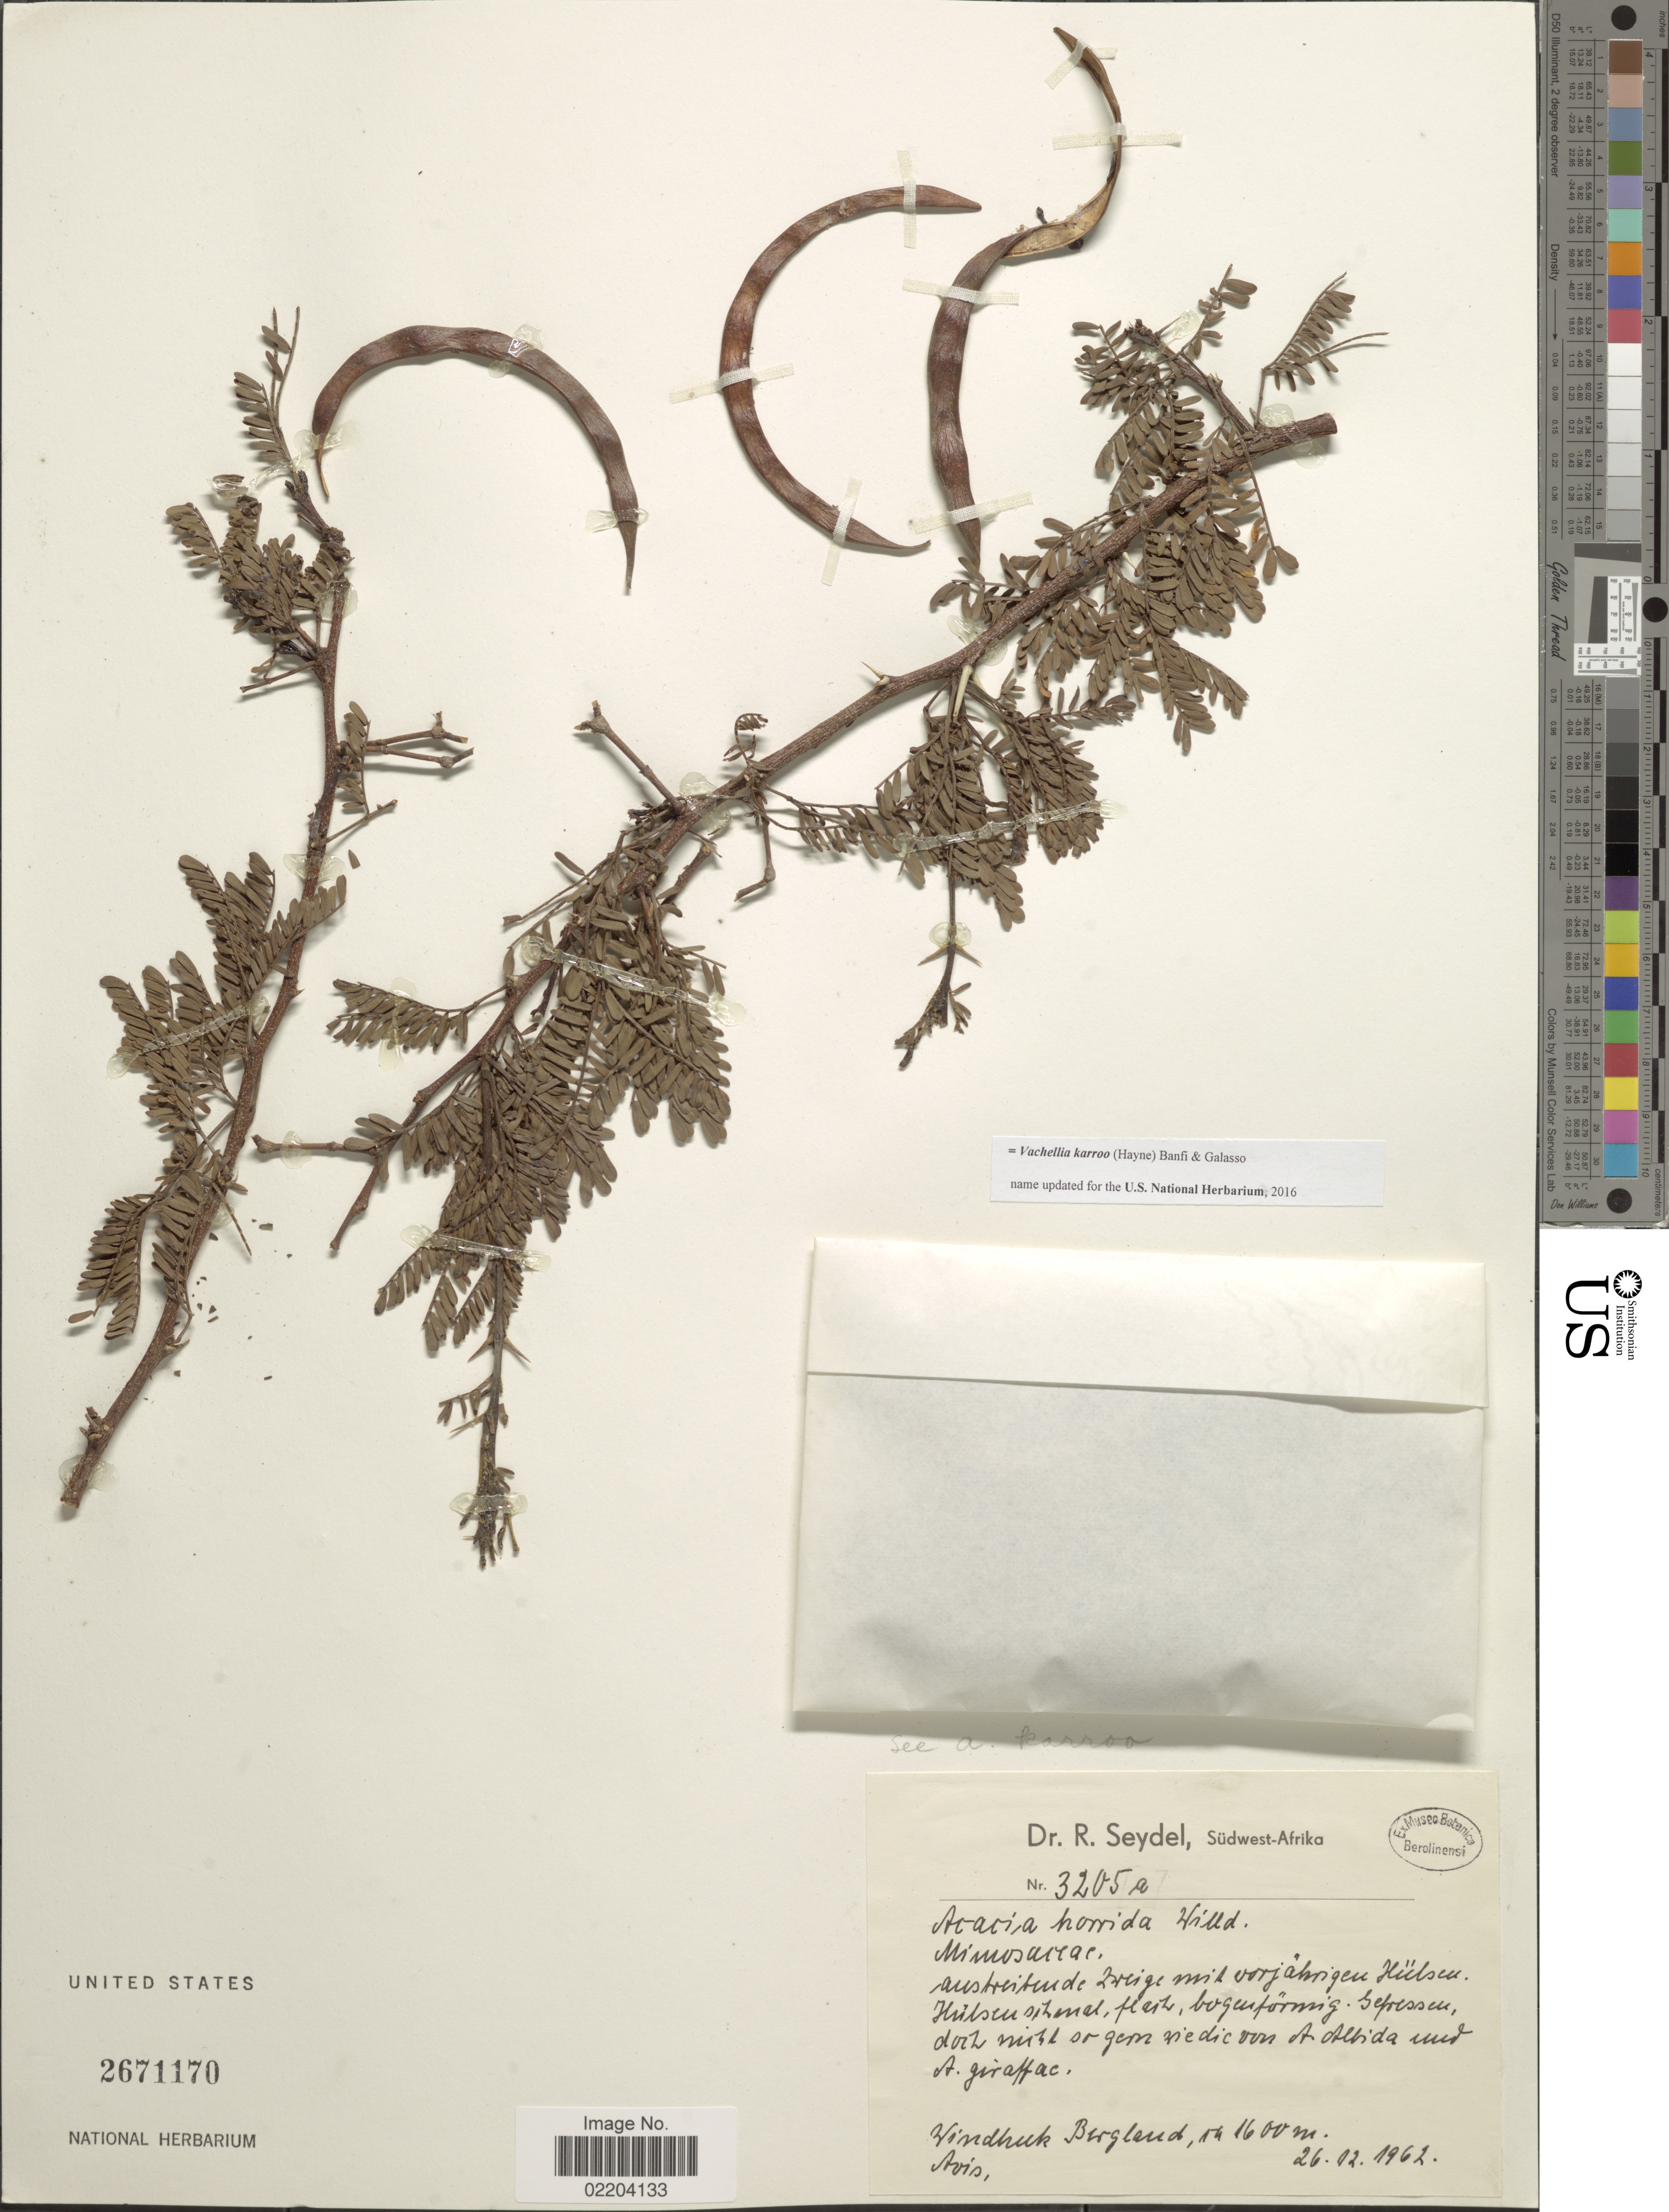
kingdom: Plantae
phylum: Tracheophyta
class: Magnoliopsida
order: Fabales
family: Fabaceae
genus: Vachellia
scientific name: Vachellia karroo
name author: (Hayne) Banfi & Galasso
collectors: R. Seydel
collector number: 3205a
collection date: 1962-02-26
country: Namibia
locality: Windhuk Bergland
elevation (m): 1600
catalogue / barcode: US 2671170